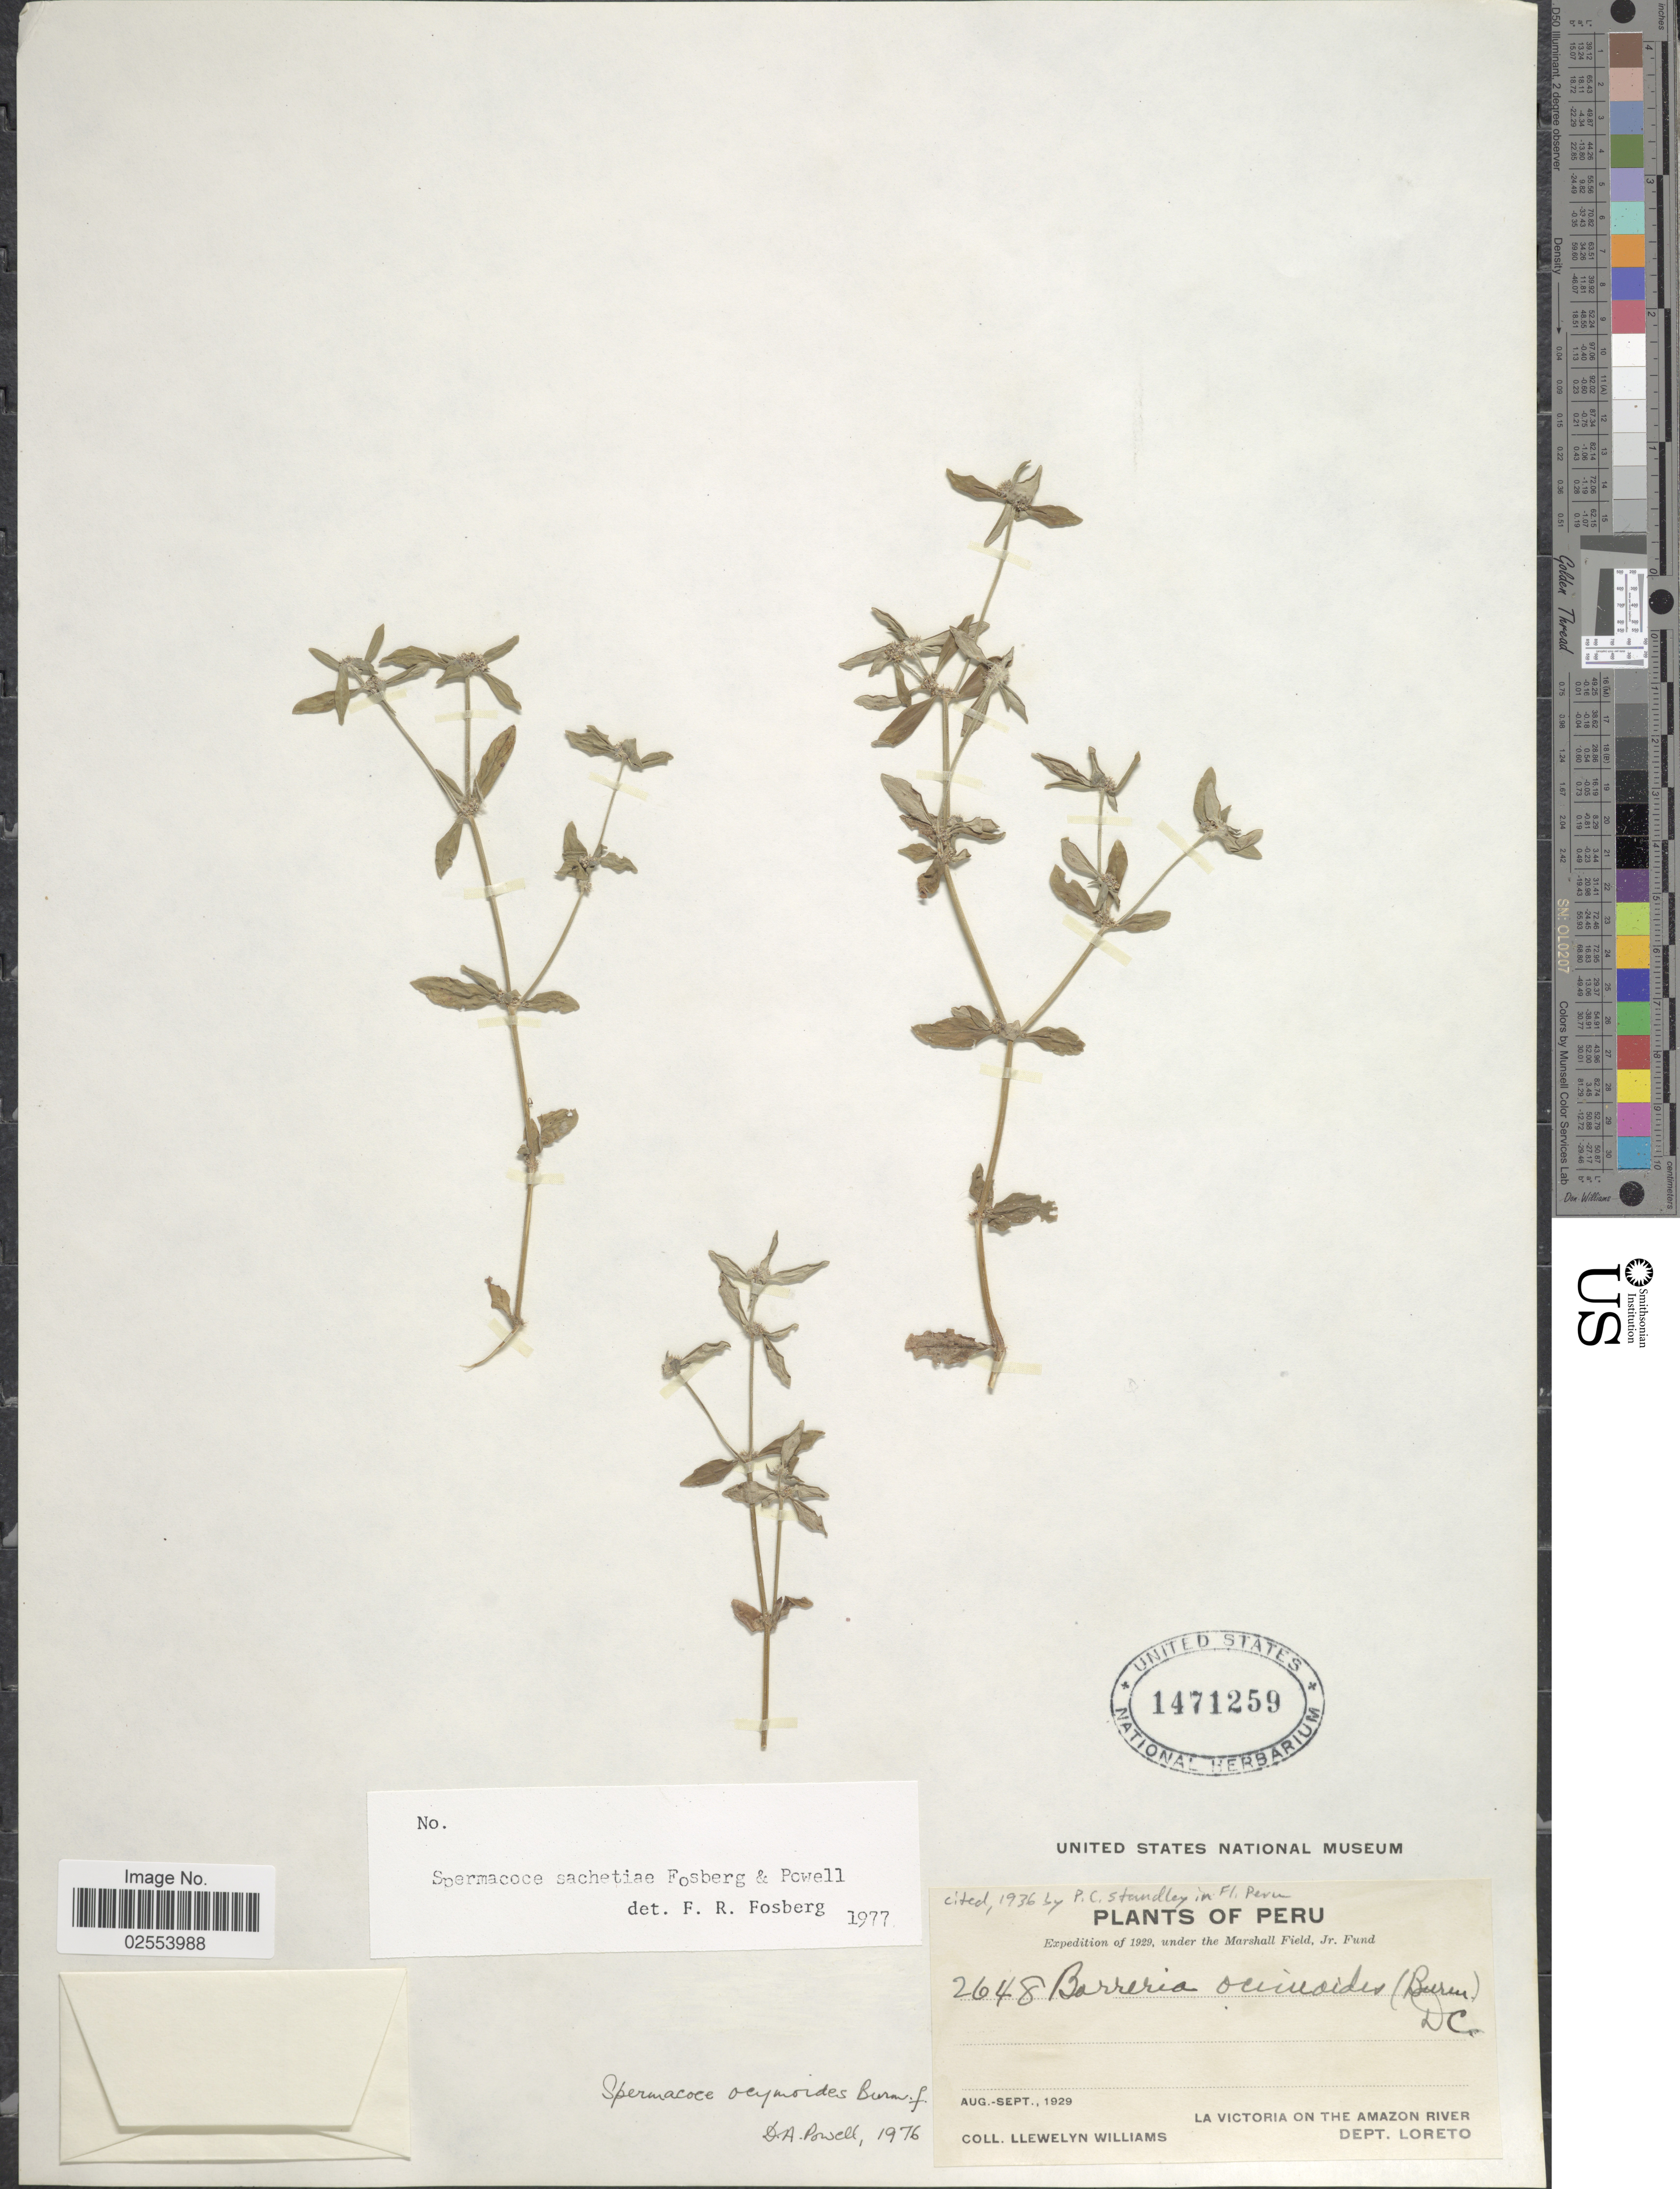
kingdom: Plantae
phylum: Tracheophyta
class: Magnoliopsida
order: Gentianales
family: Rubiaceae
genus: Spermacoce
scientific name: Spermacoce mauritiana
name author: Gideon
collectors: Ll. Williams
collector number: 2648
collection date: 1929-08/1929-09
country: Peru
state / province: Loreto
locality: La Victoria on the Amazon River.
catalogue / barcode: US 1471259